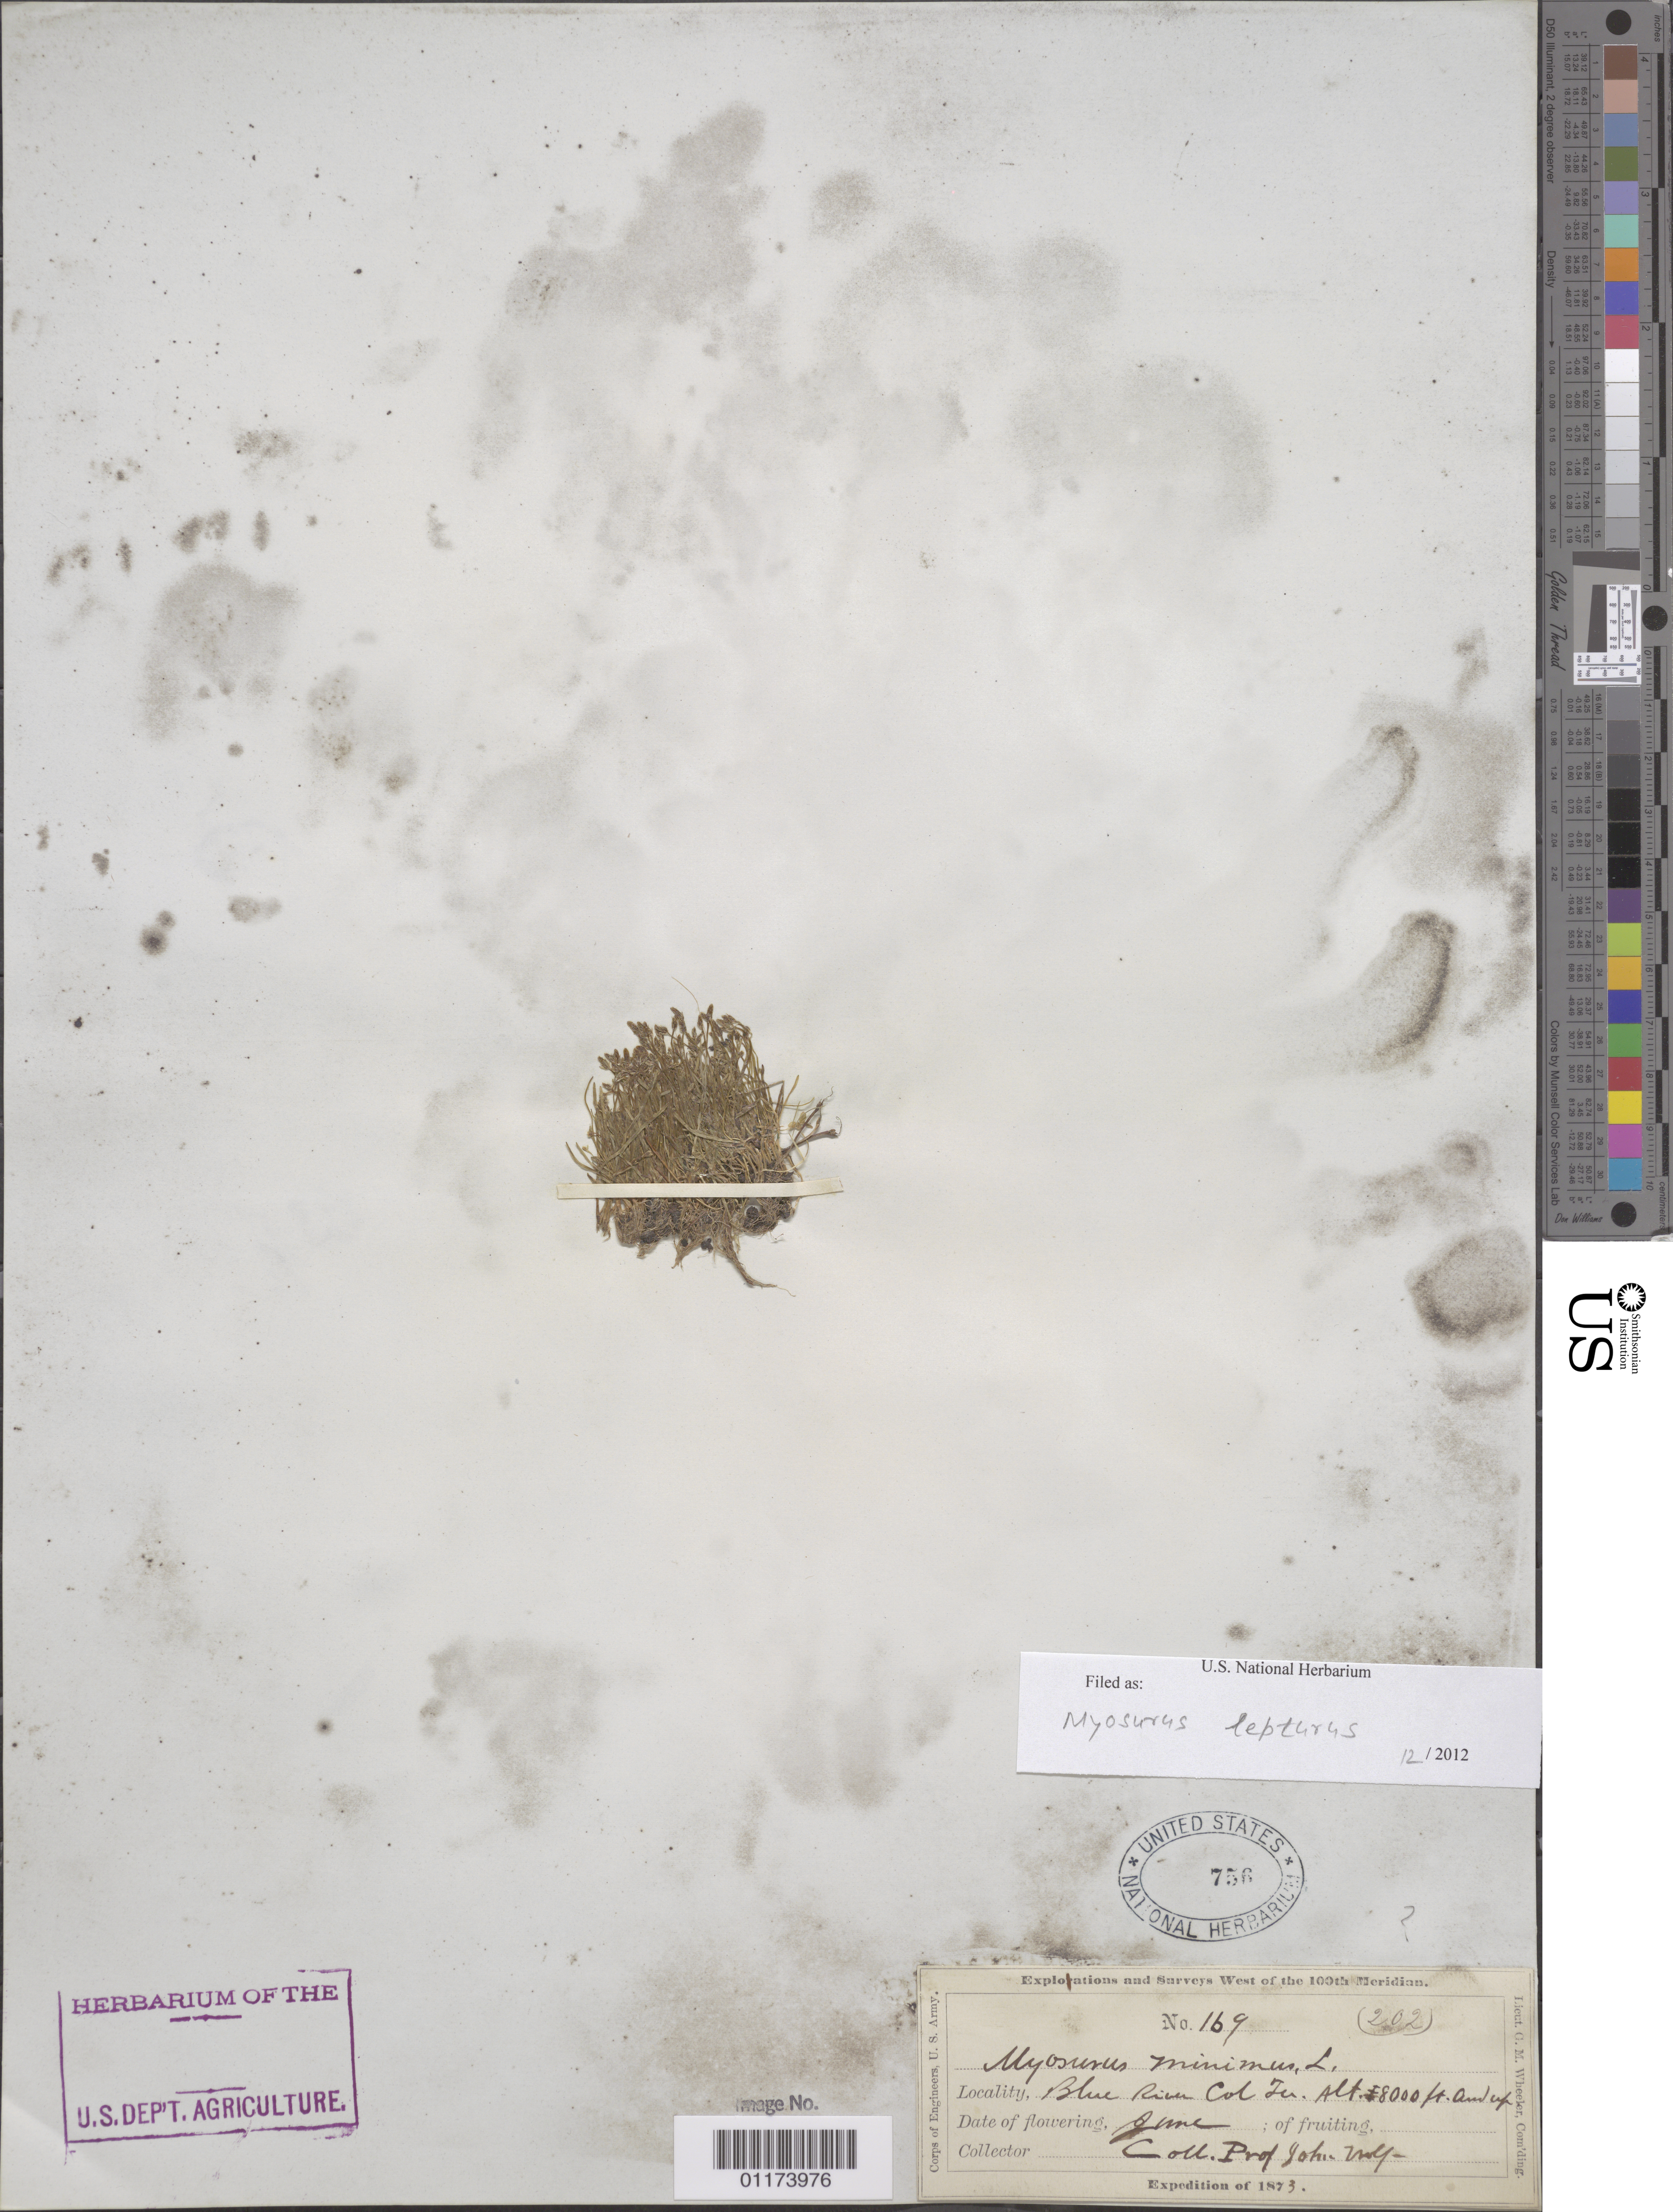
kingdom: Plantae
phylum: Tracheophyta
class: Magnoliopsida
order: Ranunculales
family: Ranunculaceae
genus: Myosurus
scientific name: Myosurus lepturus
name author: (A. Gray) Howell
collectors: J. Wolf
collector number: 169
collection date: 1873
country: United States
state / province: Colorado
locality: Blue River, Col. Terr.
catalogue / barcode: US 756